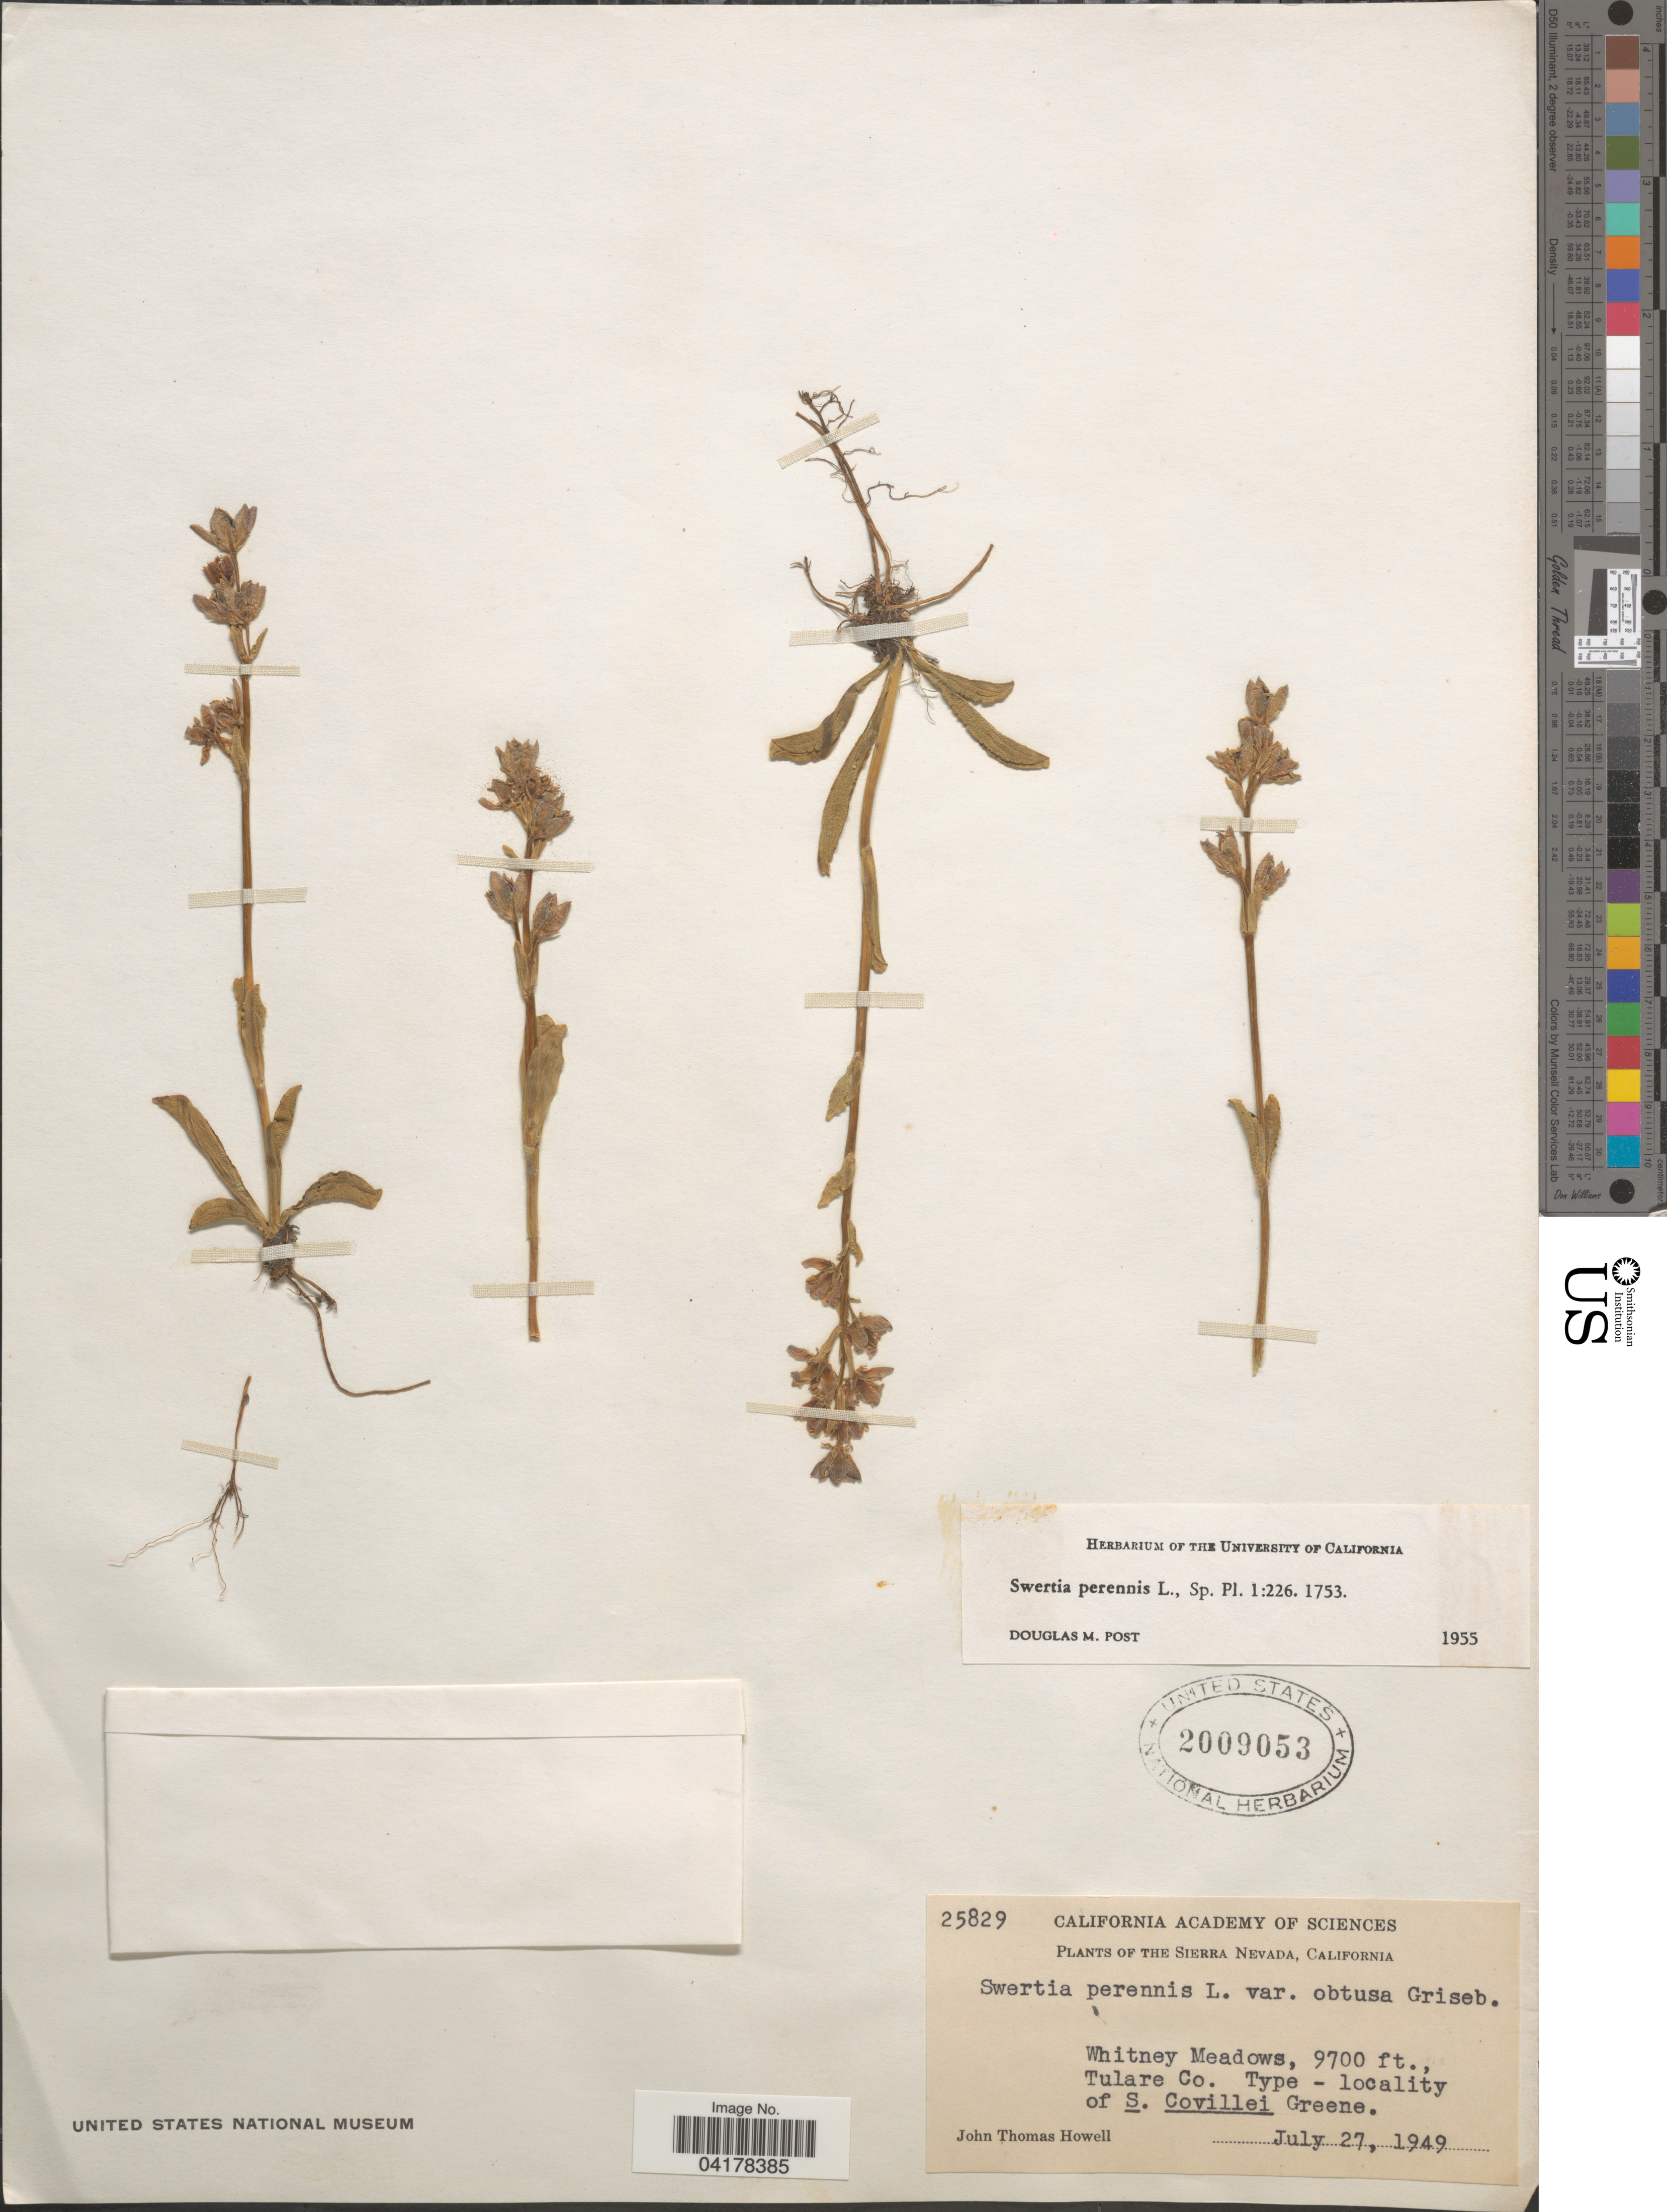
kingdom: Plantae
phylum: Tracheophyta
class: Magnoliopsida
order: Gentianales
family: Gentianaceae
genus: Swertia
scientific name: Swertia perennis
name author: L.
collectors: J. T. Howell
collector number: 25829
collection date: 1949-07-27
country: United States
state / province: California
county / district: Tulare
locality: The Sierra Nevada. Whitney Meadows, Tulare Co.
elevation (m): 2957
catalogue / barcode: US 2009053